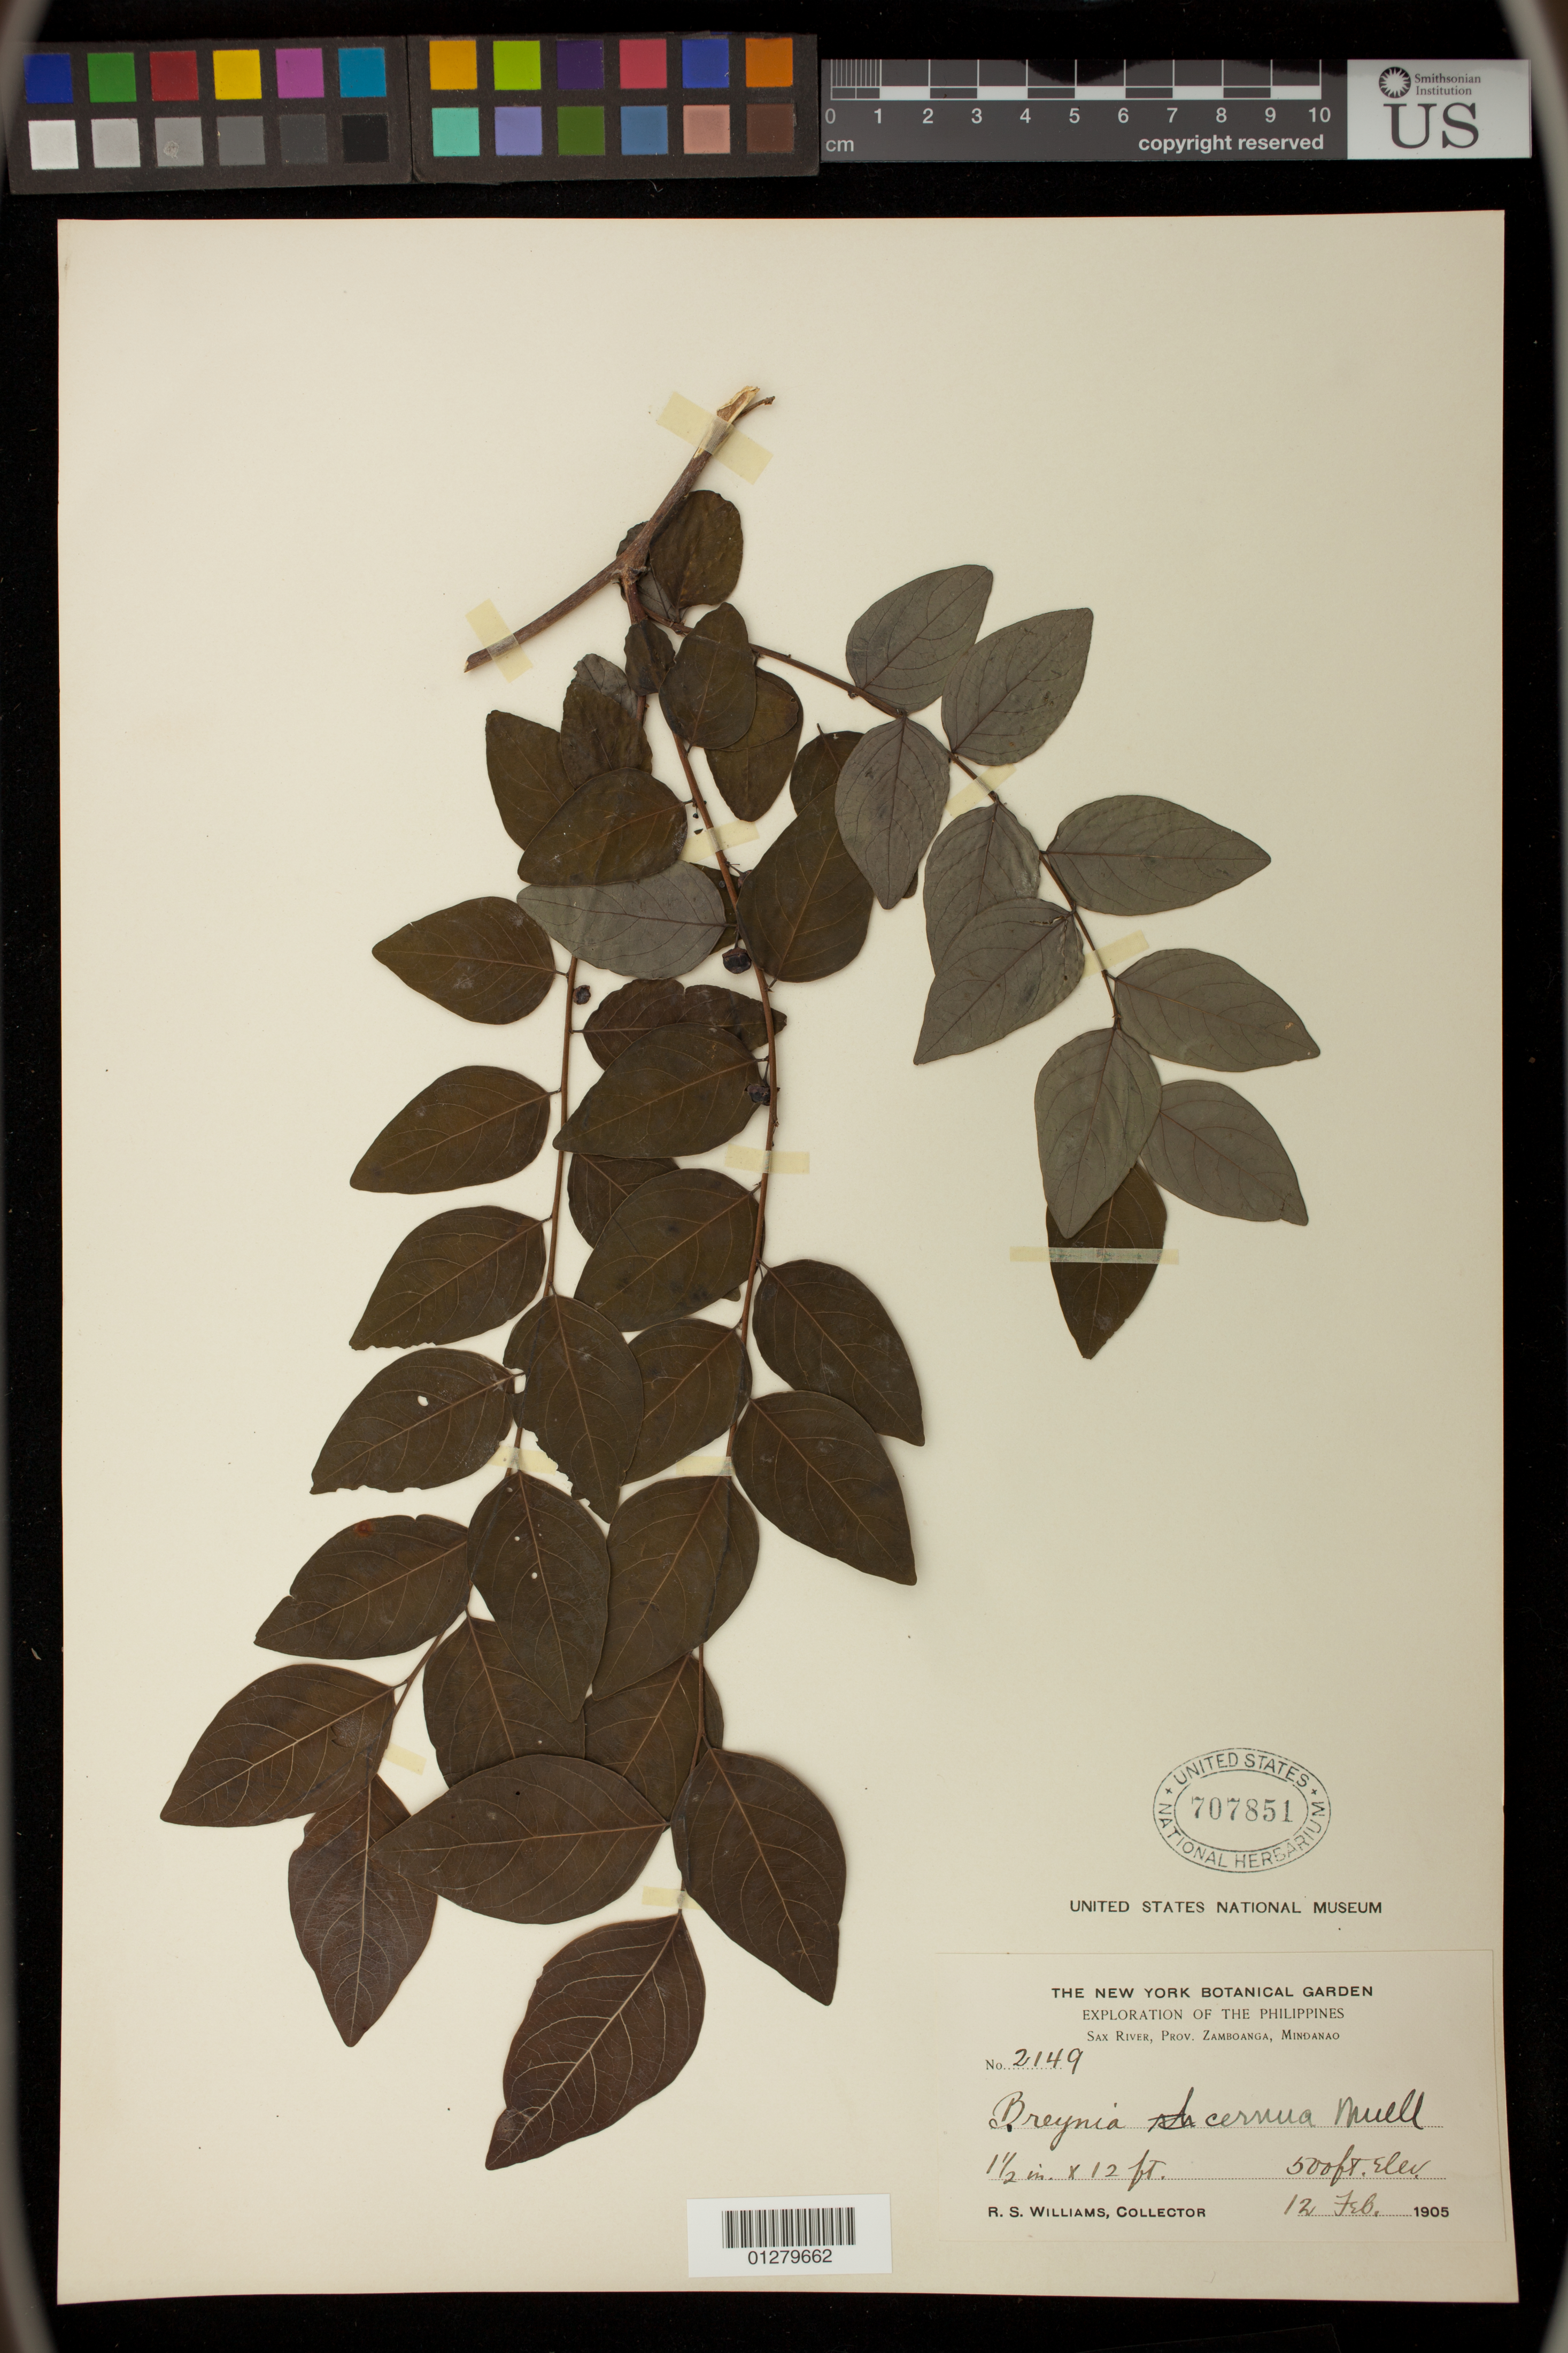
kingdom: Plantae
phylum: Tracheophyta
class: Magnoliopsida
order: Malpighiales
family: Phyllanthaceae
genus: Breynia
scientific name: Breynia cernua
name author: (Poir.) Müll. Arg.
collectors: R. S. Williams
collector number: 2149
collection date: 1905-02-12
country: Philippines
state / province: Zamboanga Peninsula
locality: Sax River, Prov. Zamboanga, Mindanao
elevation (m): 152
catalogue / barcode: US 707851